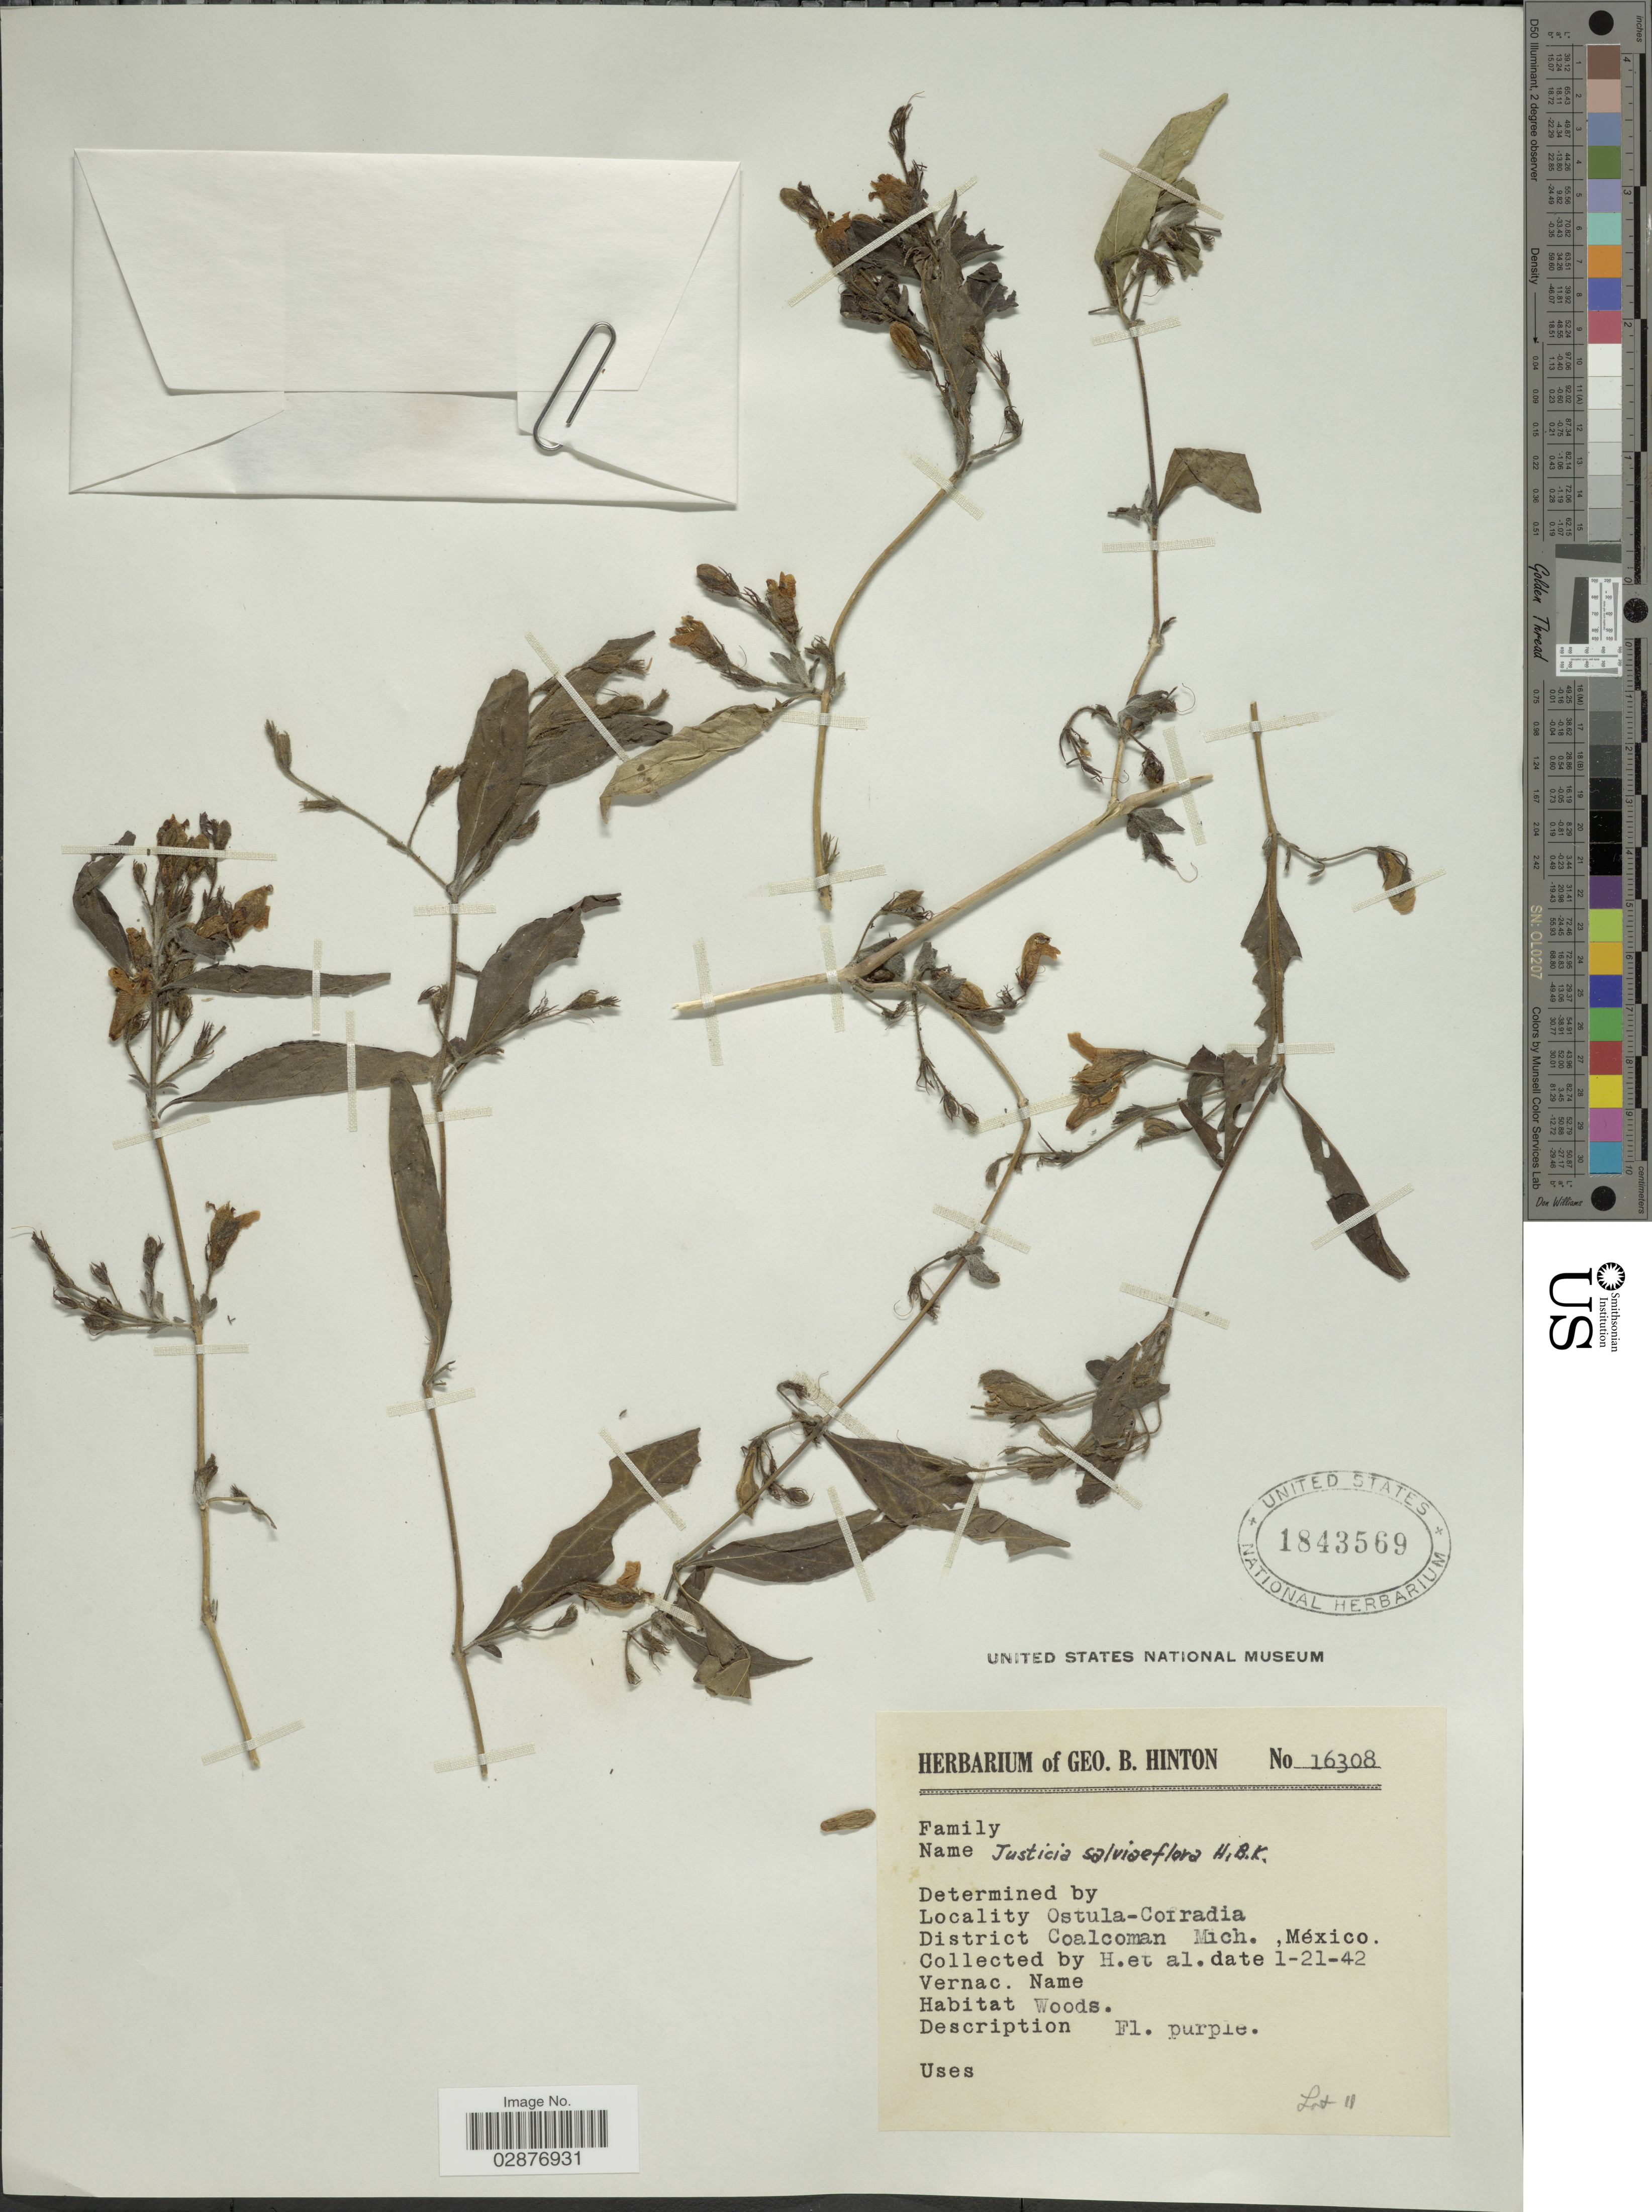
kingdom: Plantae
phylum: Tracheophyta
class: Magnoliopsida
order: Lamiales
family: Acanthaceae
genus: Justicia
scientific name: Justicia salviiflora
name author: Kunth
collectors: G. B. Hinton & et al.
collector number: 16308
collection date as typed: Transcribed d/m/y: 21/1/42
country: Mexico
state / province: Michoacán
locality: Ostula-Cofradia, District Coalcoman.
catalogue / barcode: US 1843569